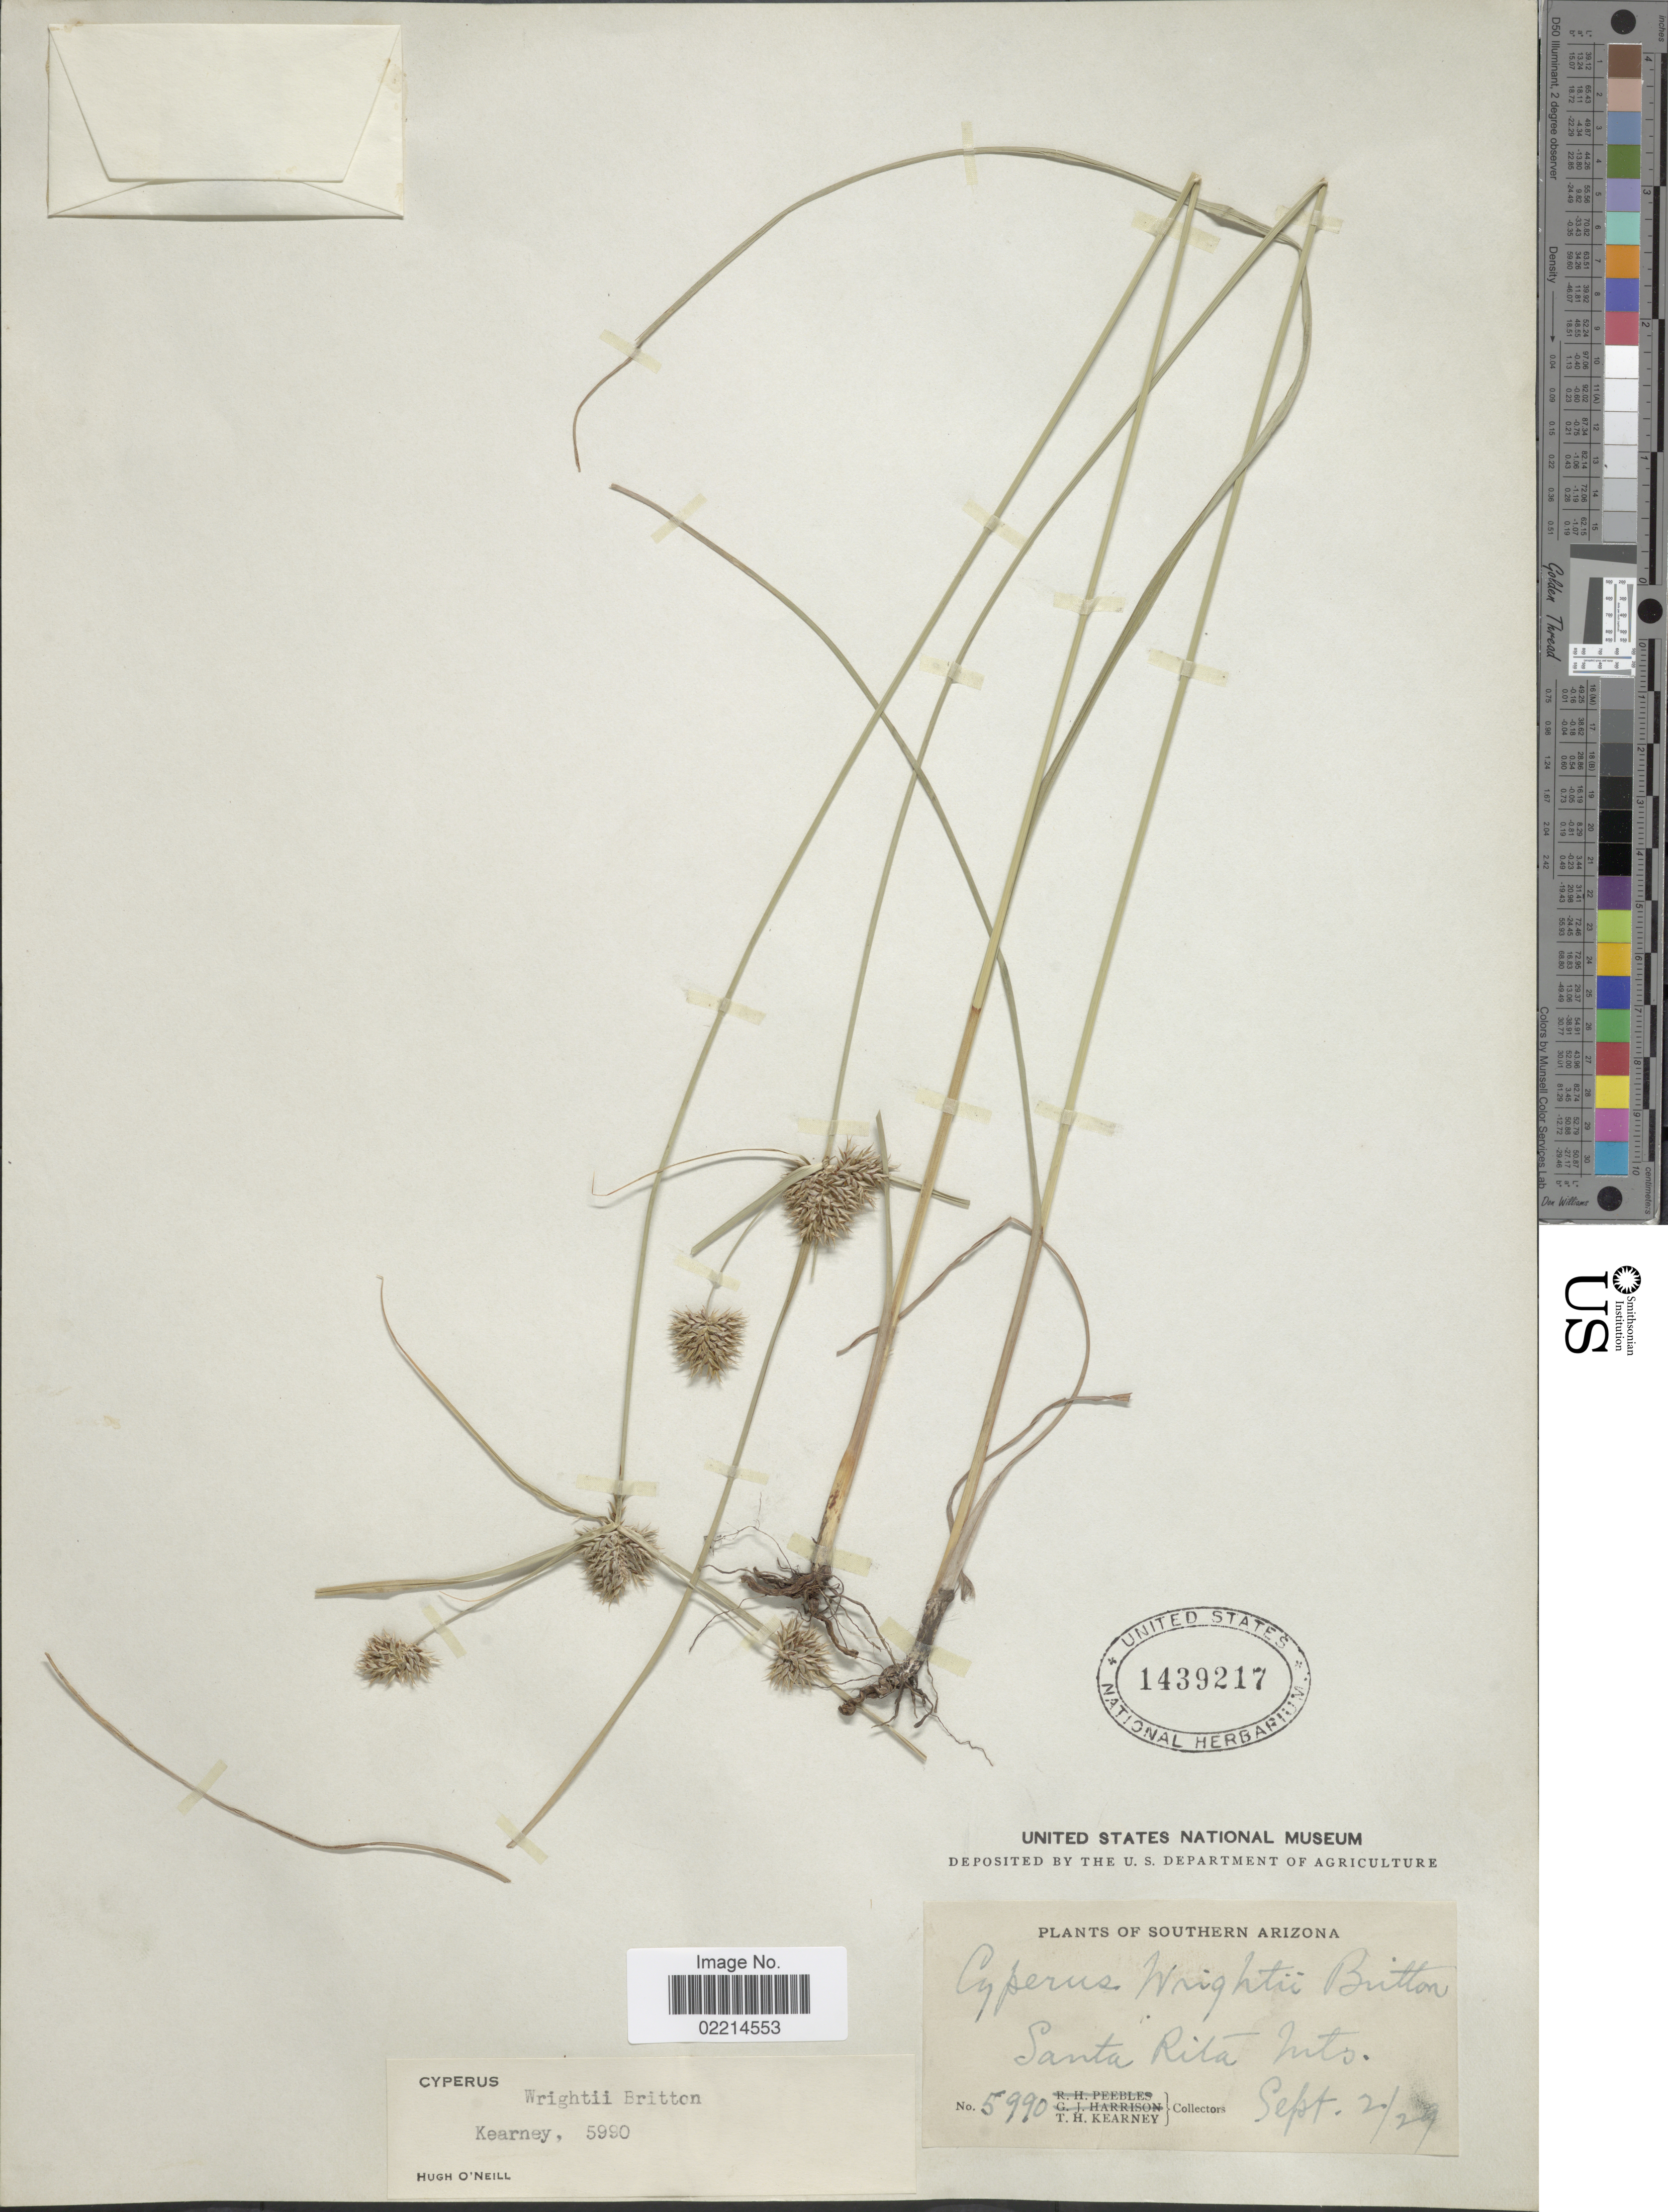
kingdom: Plantae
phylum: Tracheophyta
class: Liliopsida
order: Poales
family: Cyperaceae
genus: Cyperus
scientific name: Cyperus dipsaceus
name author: Liebm.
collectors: T. H. Kearney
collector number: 5990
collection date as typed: Transcribed d/m/y: 2/9/29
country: United States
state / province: Arizona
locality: Southern Arizona, Santa Rita Mts.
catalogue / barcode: US 1439217